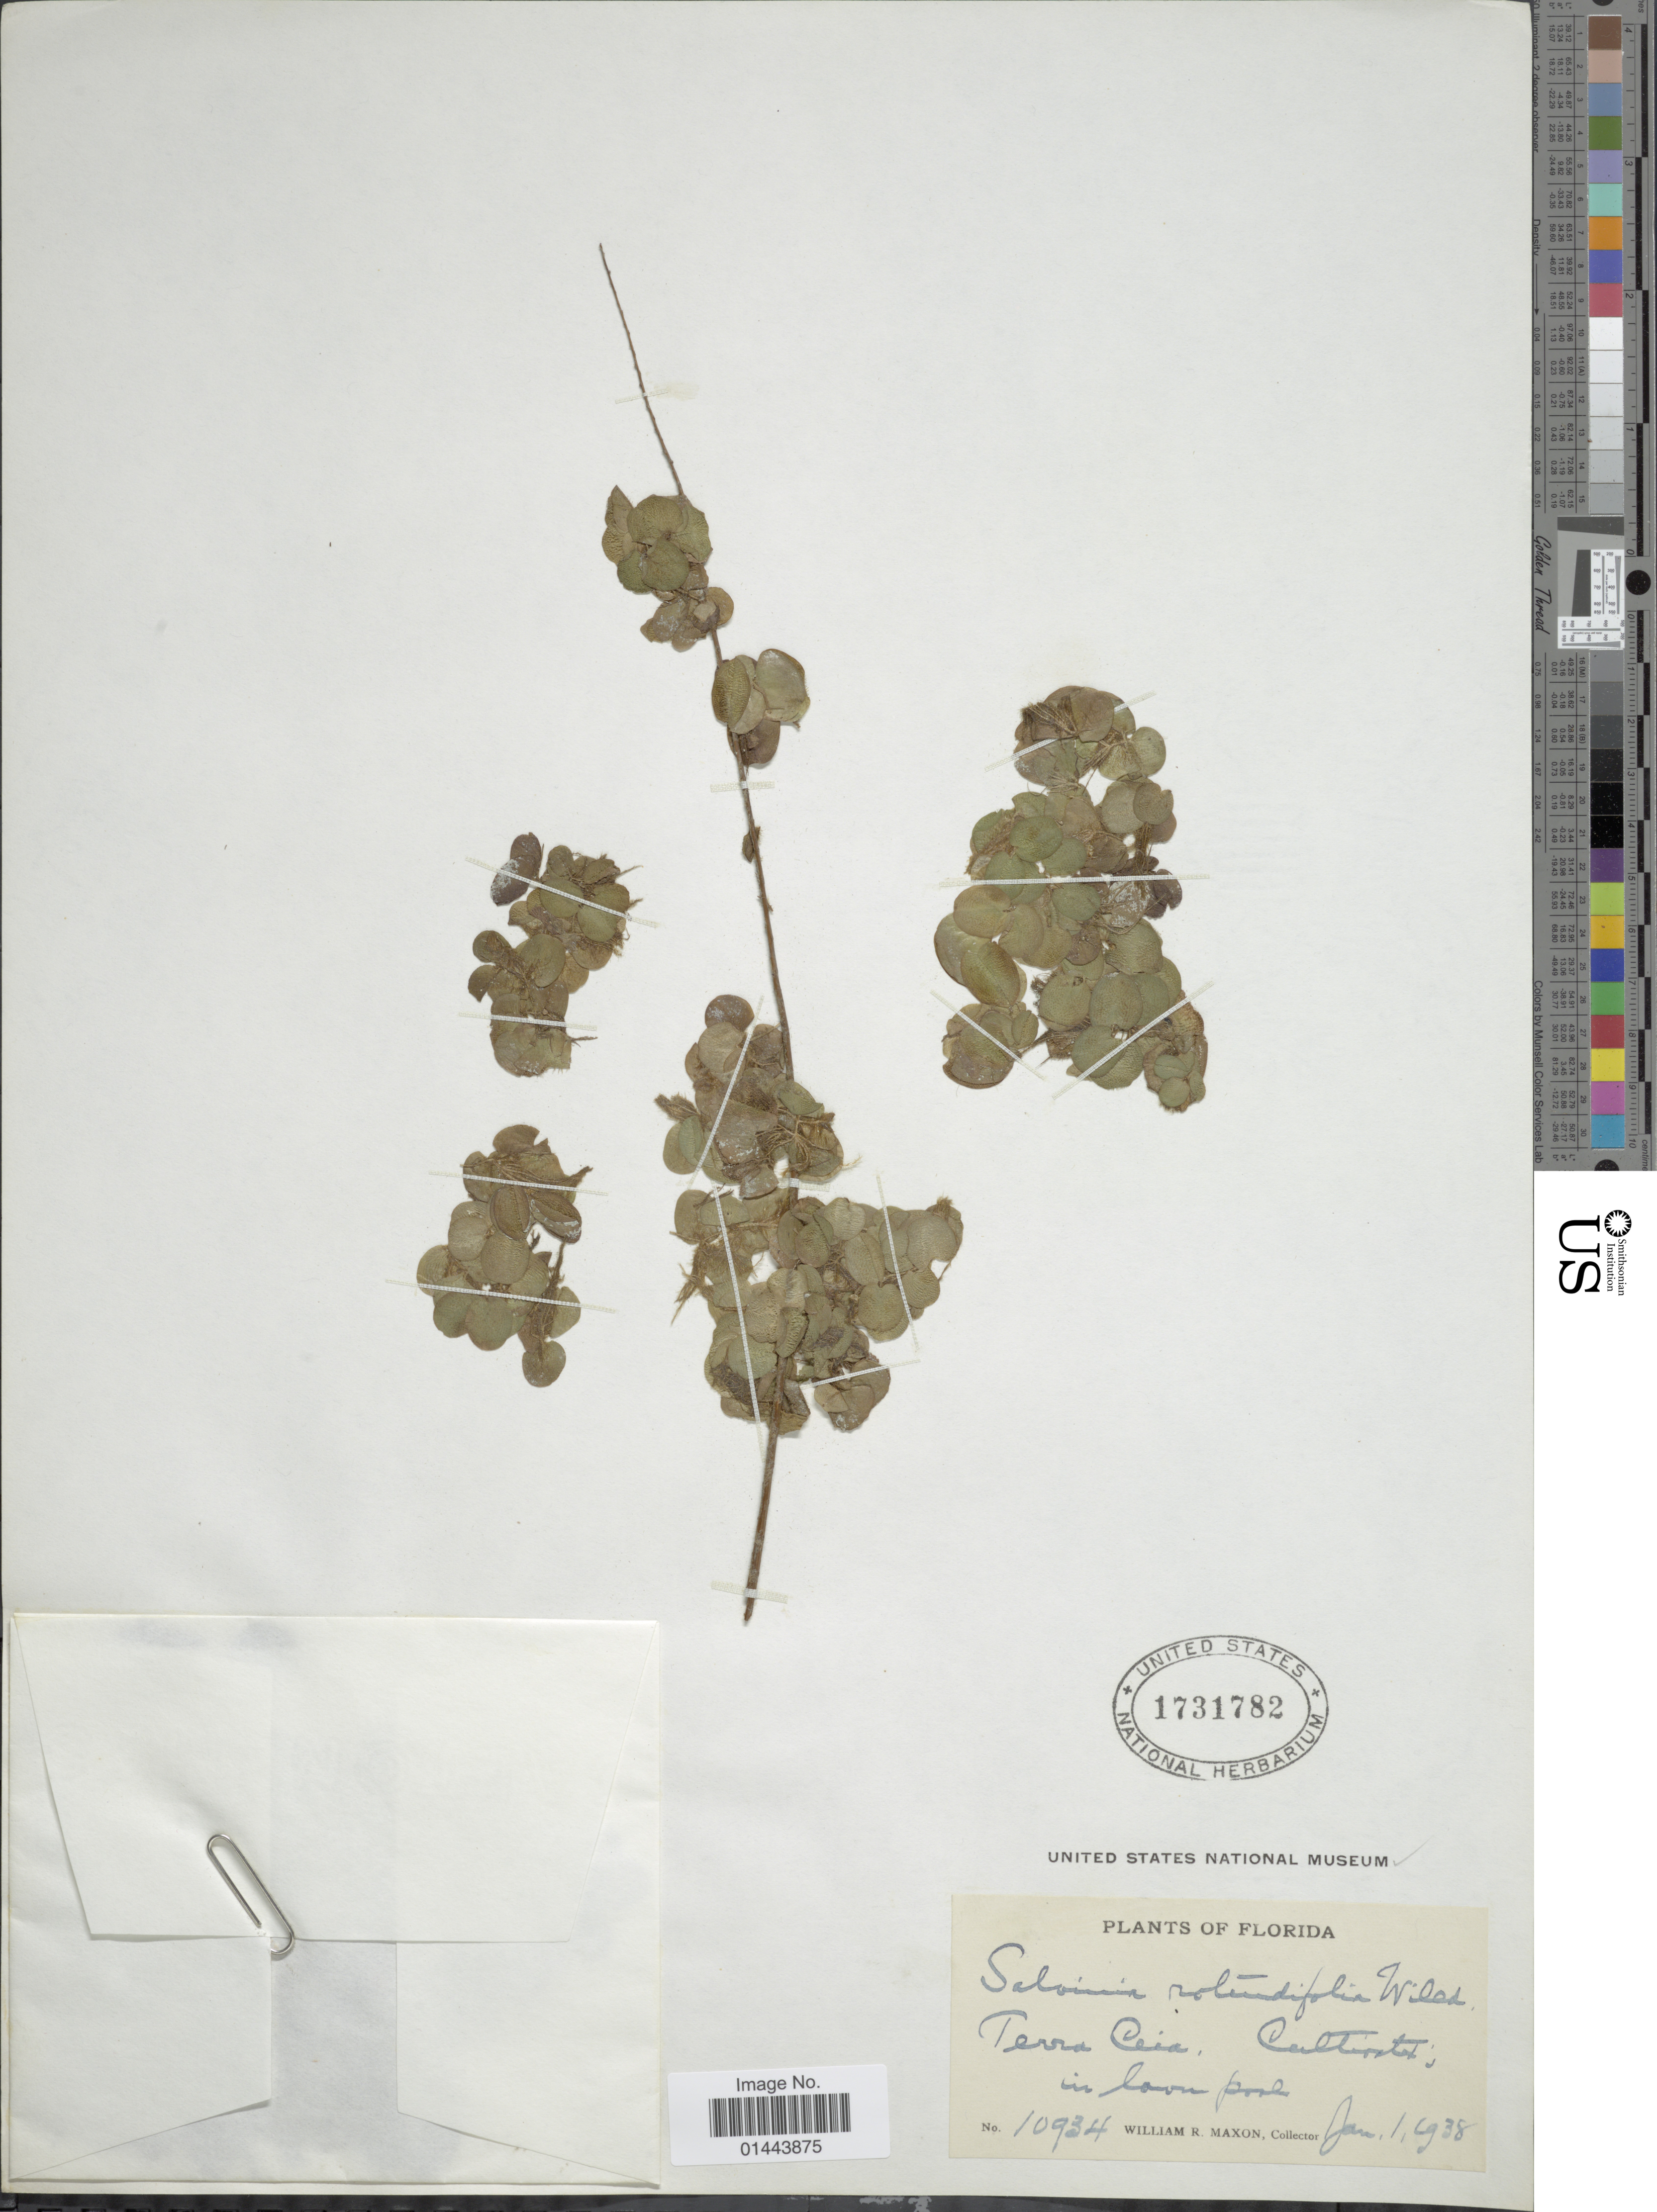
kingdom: Plantae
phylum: Tracheophyta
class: Polypodiopsida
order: Salviniales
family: Salviniaceae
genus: Salvinia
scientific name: Salvinia minima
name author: Baker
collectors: W. R. Maxon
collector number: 109634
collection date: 1938-01-01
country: United States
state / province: Florida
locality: Terra Ceia, in lower pond.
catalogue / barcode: US 1731782